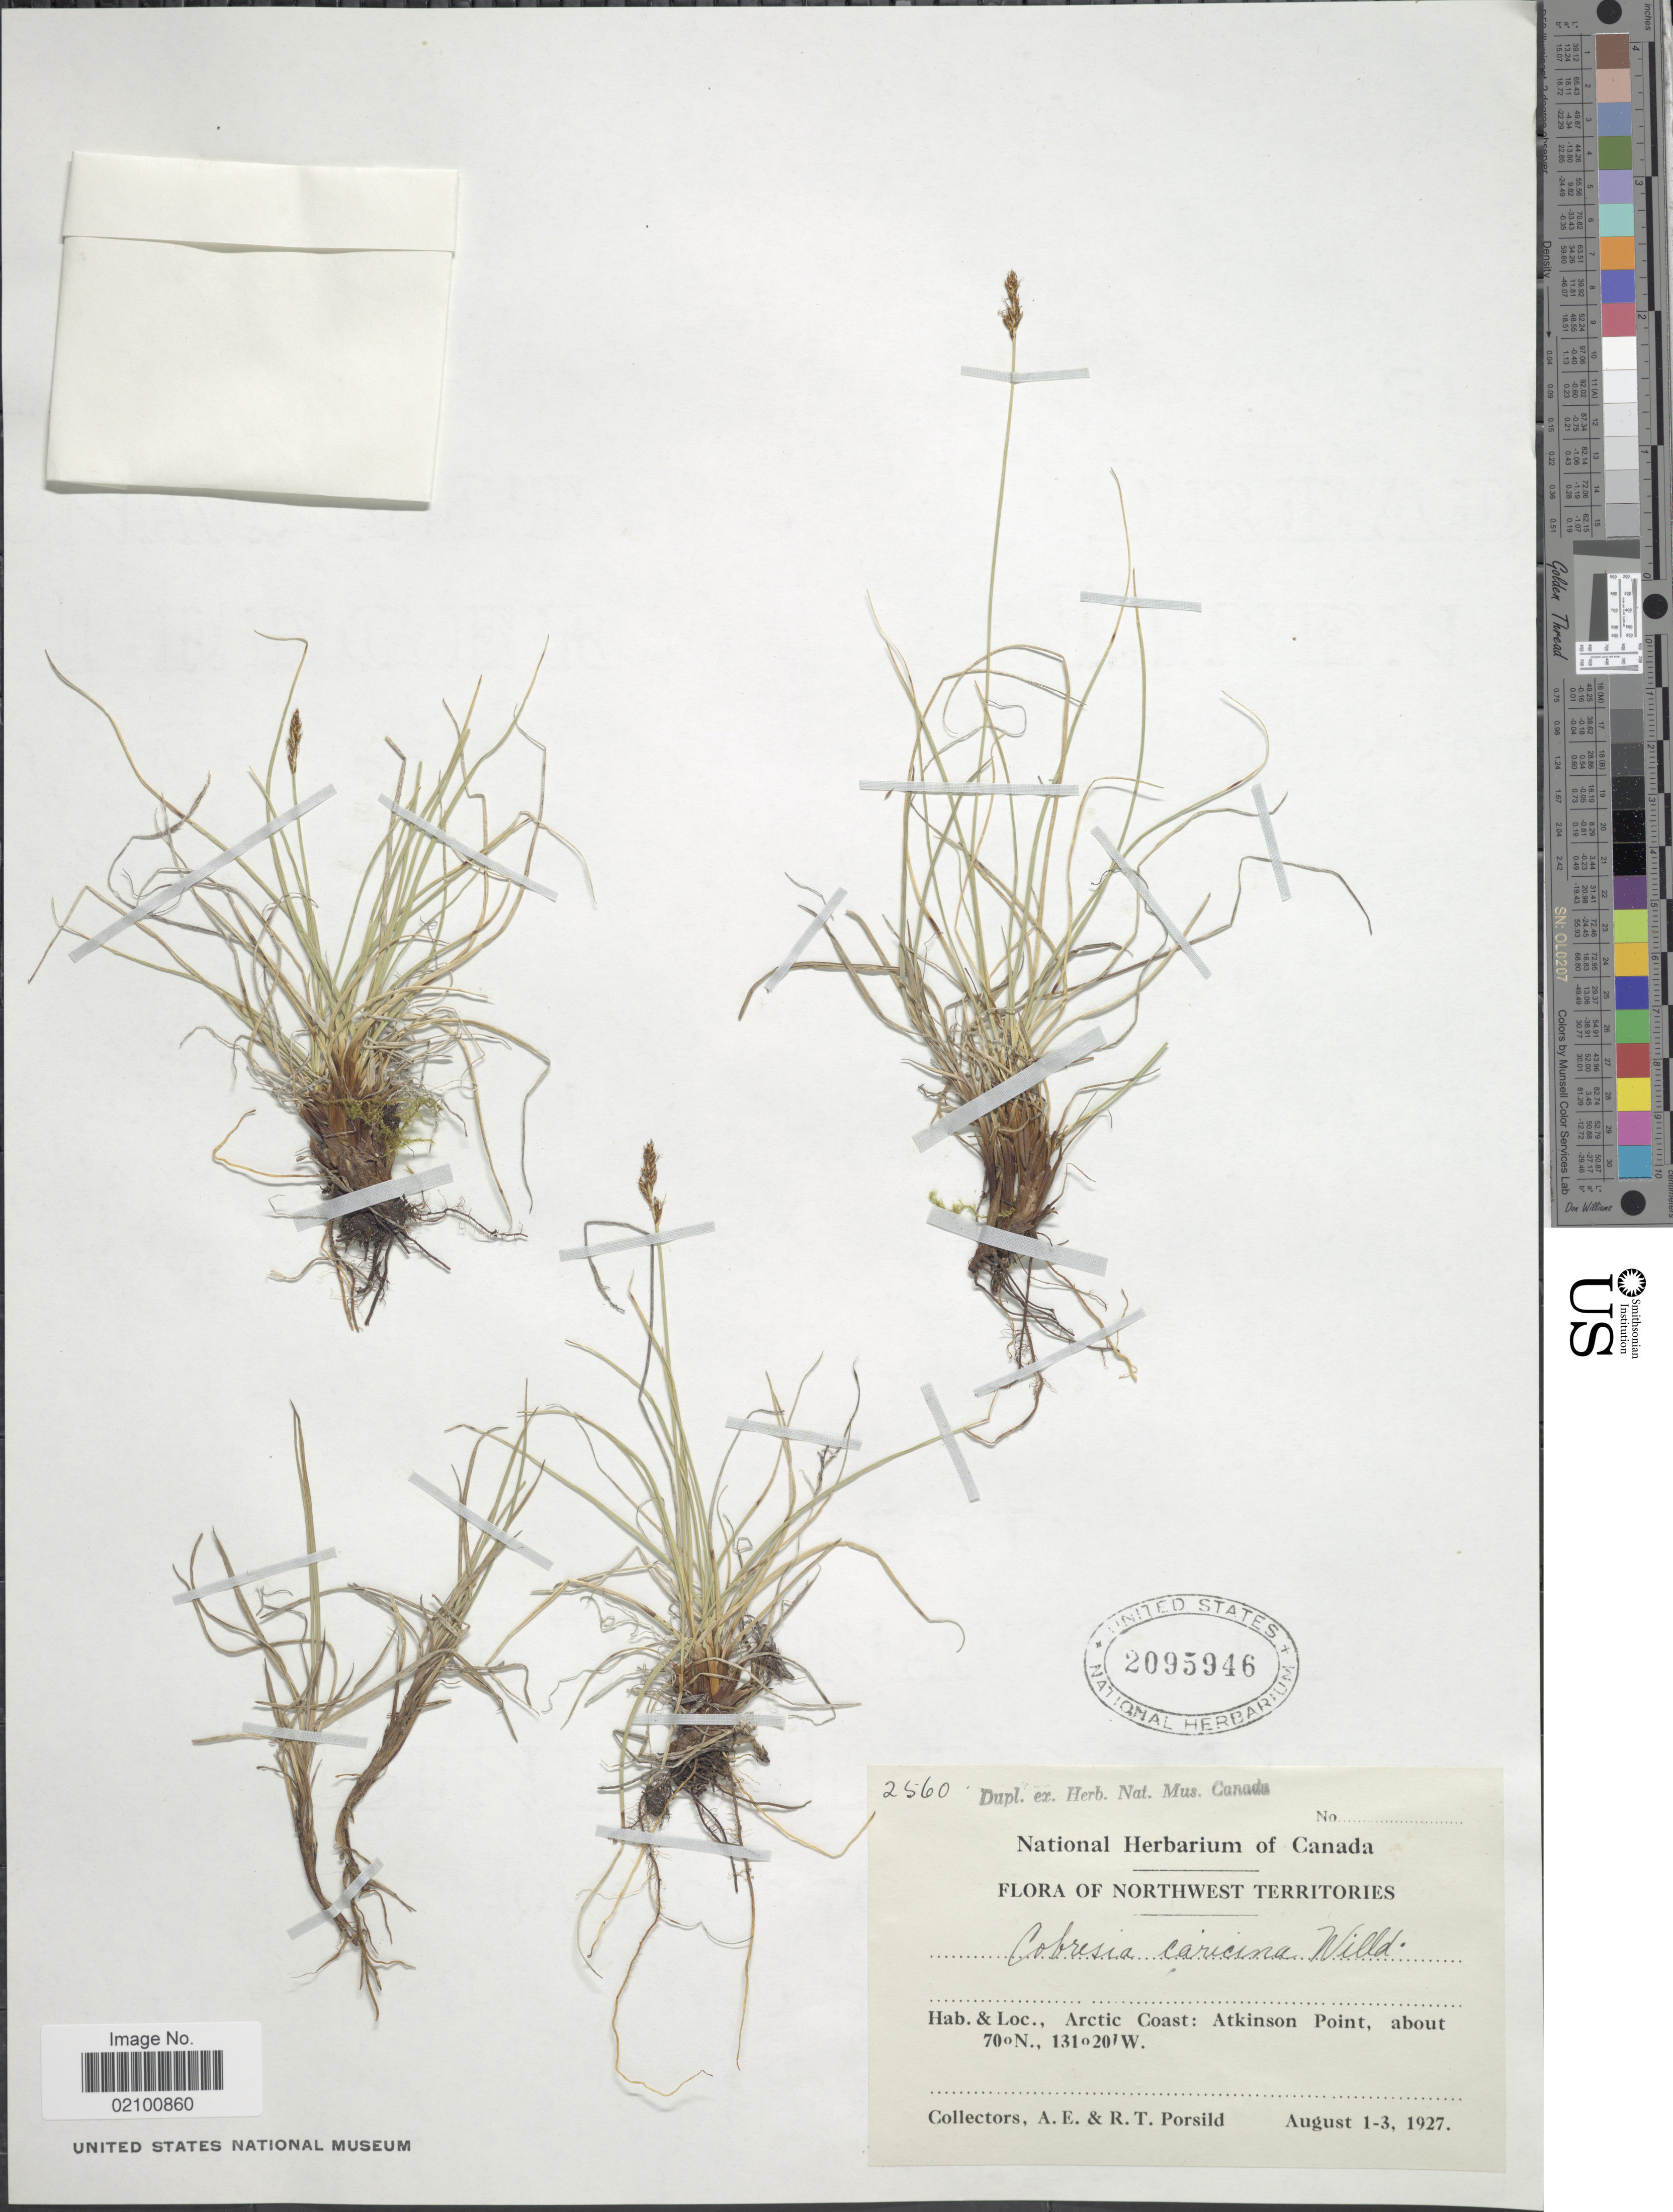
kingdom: Plantae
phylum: Tracheophyta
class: Liliopsida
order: Poales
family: Cyperaceae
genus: Carex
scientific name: Carex simpliciuscula subsp. simpliciuscula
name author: Wahlenb.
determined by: Strong, M. T., (US), Smithsonian Institution - National Museum of Natural History (UNITED STATES)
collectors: A. E. Porsild & R. T. Porsild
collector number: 2560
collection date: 1927-08-01/1927-08-03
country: Canada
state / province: Northwest Territories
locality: Arctic Coast, Atkinson Point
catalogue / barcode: US 2095946